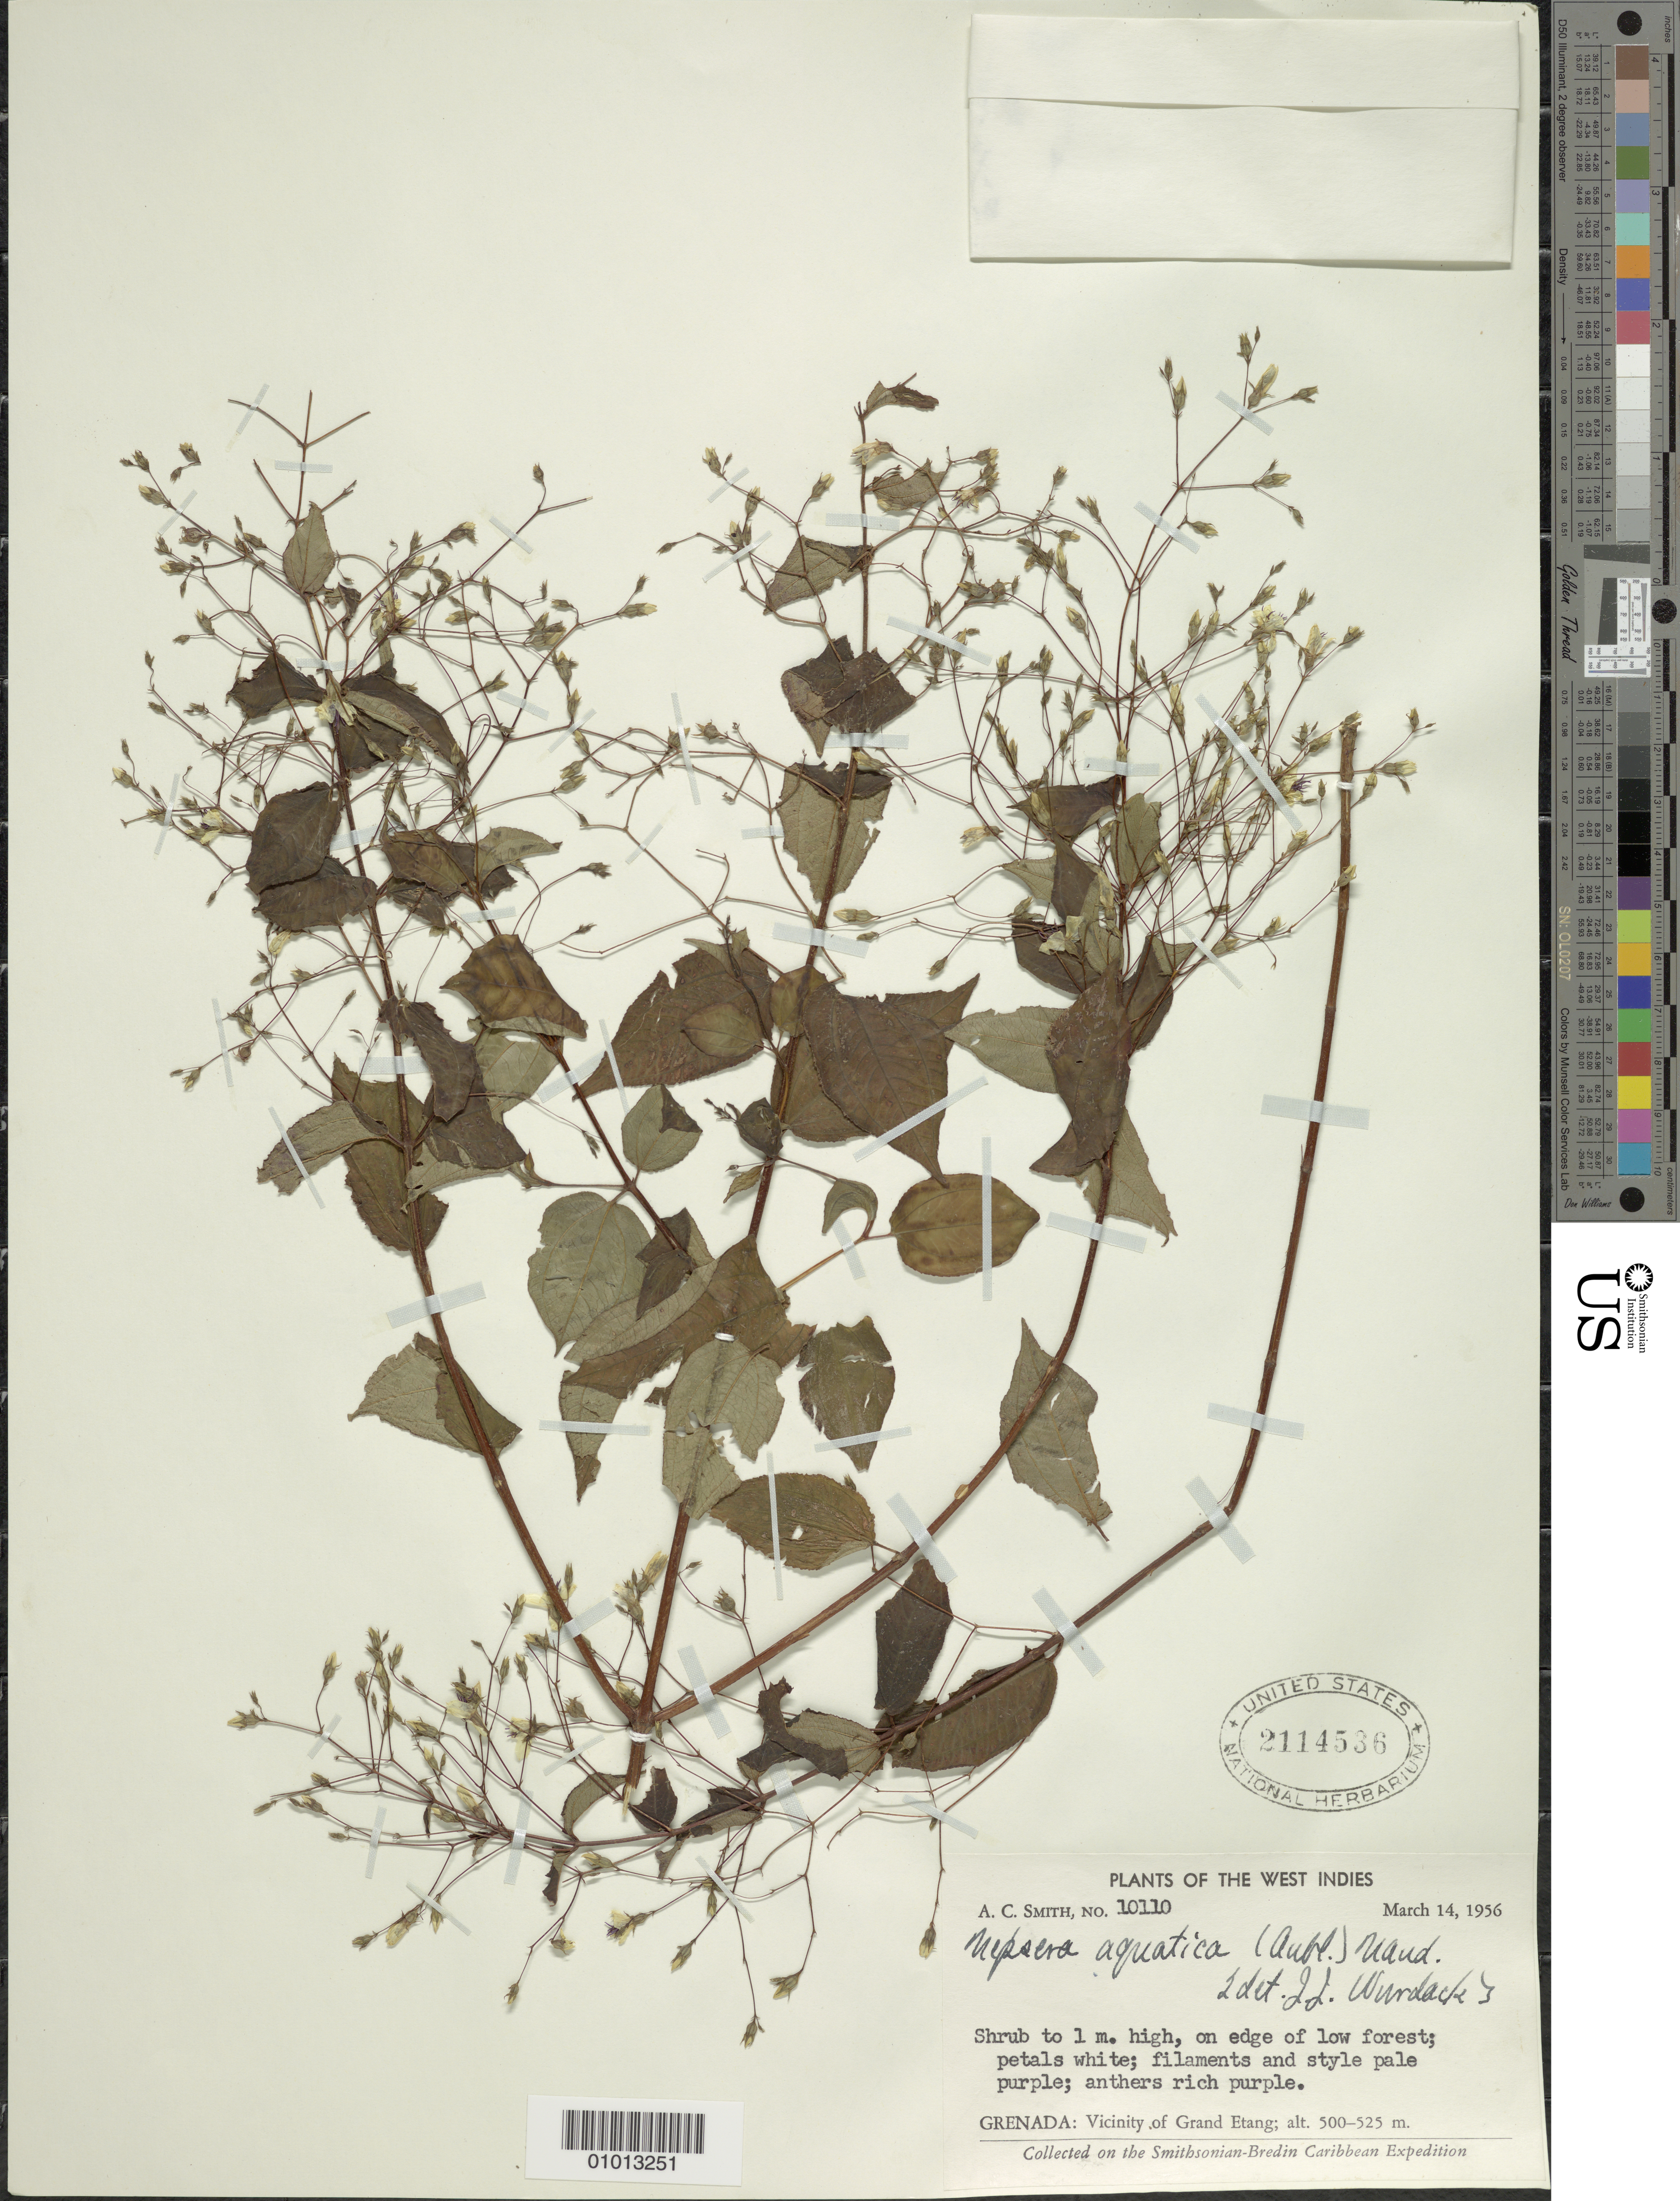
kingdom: Plantae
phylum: Tracheophyta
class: Magnoliopsida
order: Myrtales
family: Melastomataceae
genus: Nepsera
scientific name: Nepsera aquatica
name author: (Aubl.) Naudin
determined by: Wurdack, John J., (US), US (UNITED STATES)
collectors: A. C. Smith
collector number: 10110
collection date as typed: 14 Mar 1956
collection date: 1956-03-14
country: Grenada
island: Grenada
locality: Vicinity of Grand Etang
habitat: On edge of low forest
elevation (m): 500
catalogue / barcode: US 2114536